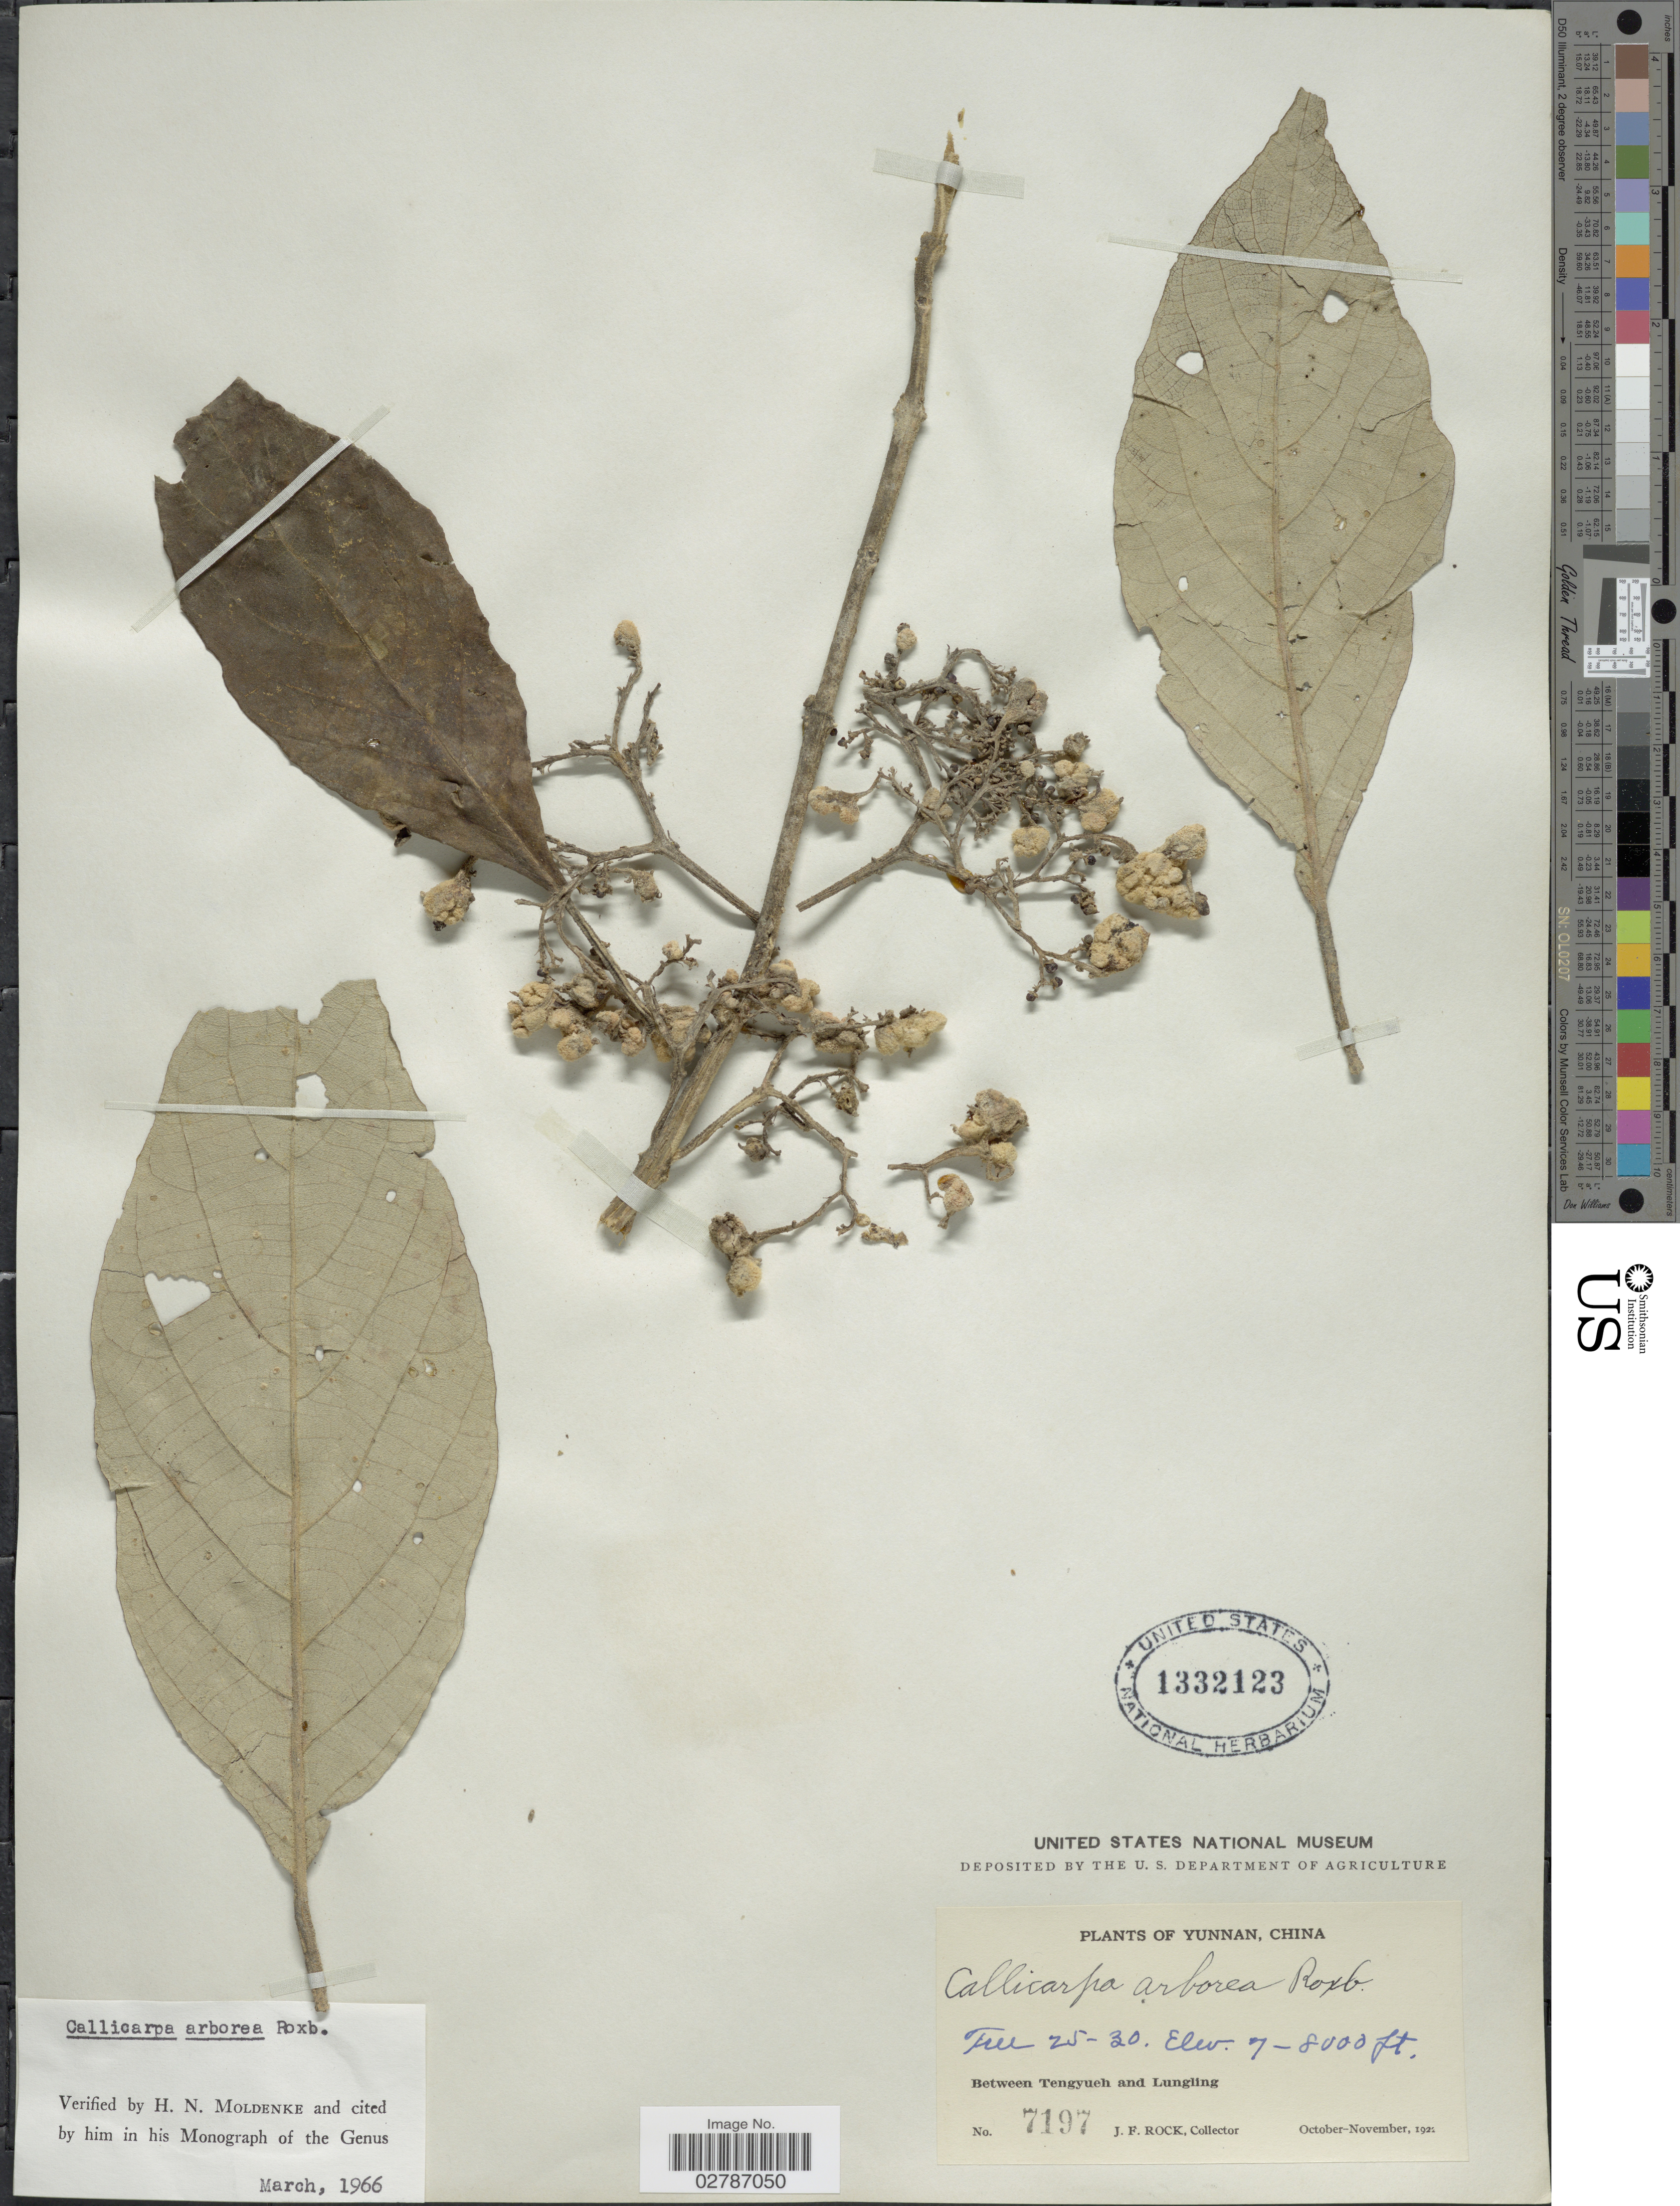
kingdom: Plantae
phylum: Tracheophyta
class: Magnoliopsida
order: Lamiales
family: Lamiaceae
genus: Callicarpa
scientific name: Callicarpa arborea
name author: Roxb.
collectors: J. Rock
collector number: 7197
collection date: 1922-10/1922-11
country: China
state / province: Yunnan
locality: Between Tengyueh and Lungling.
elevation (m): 2134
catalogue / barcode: US 1332123